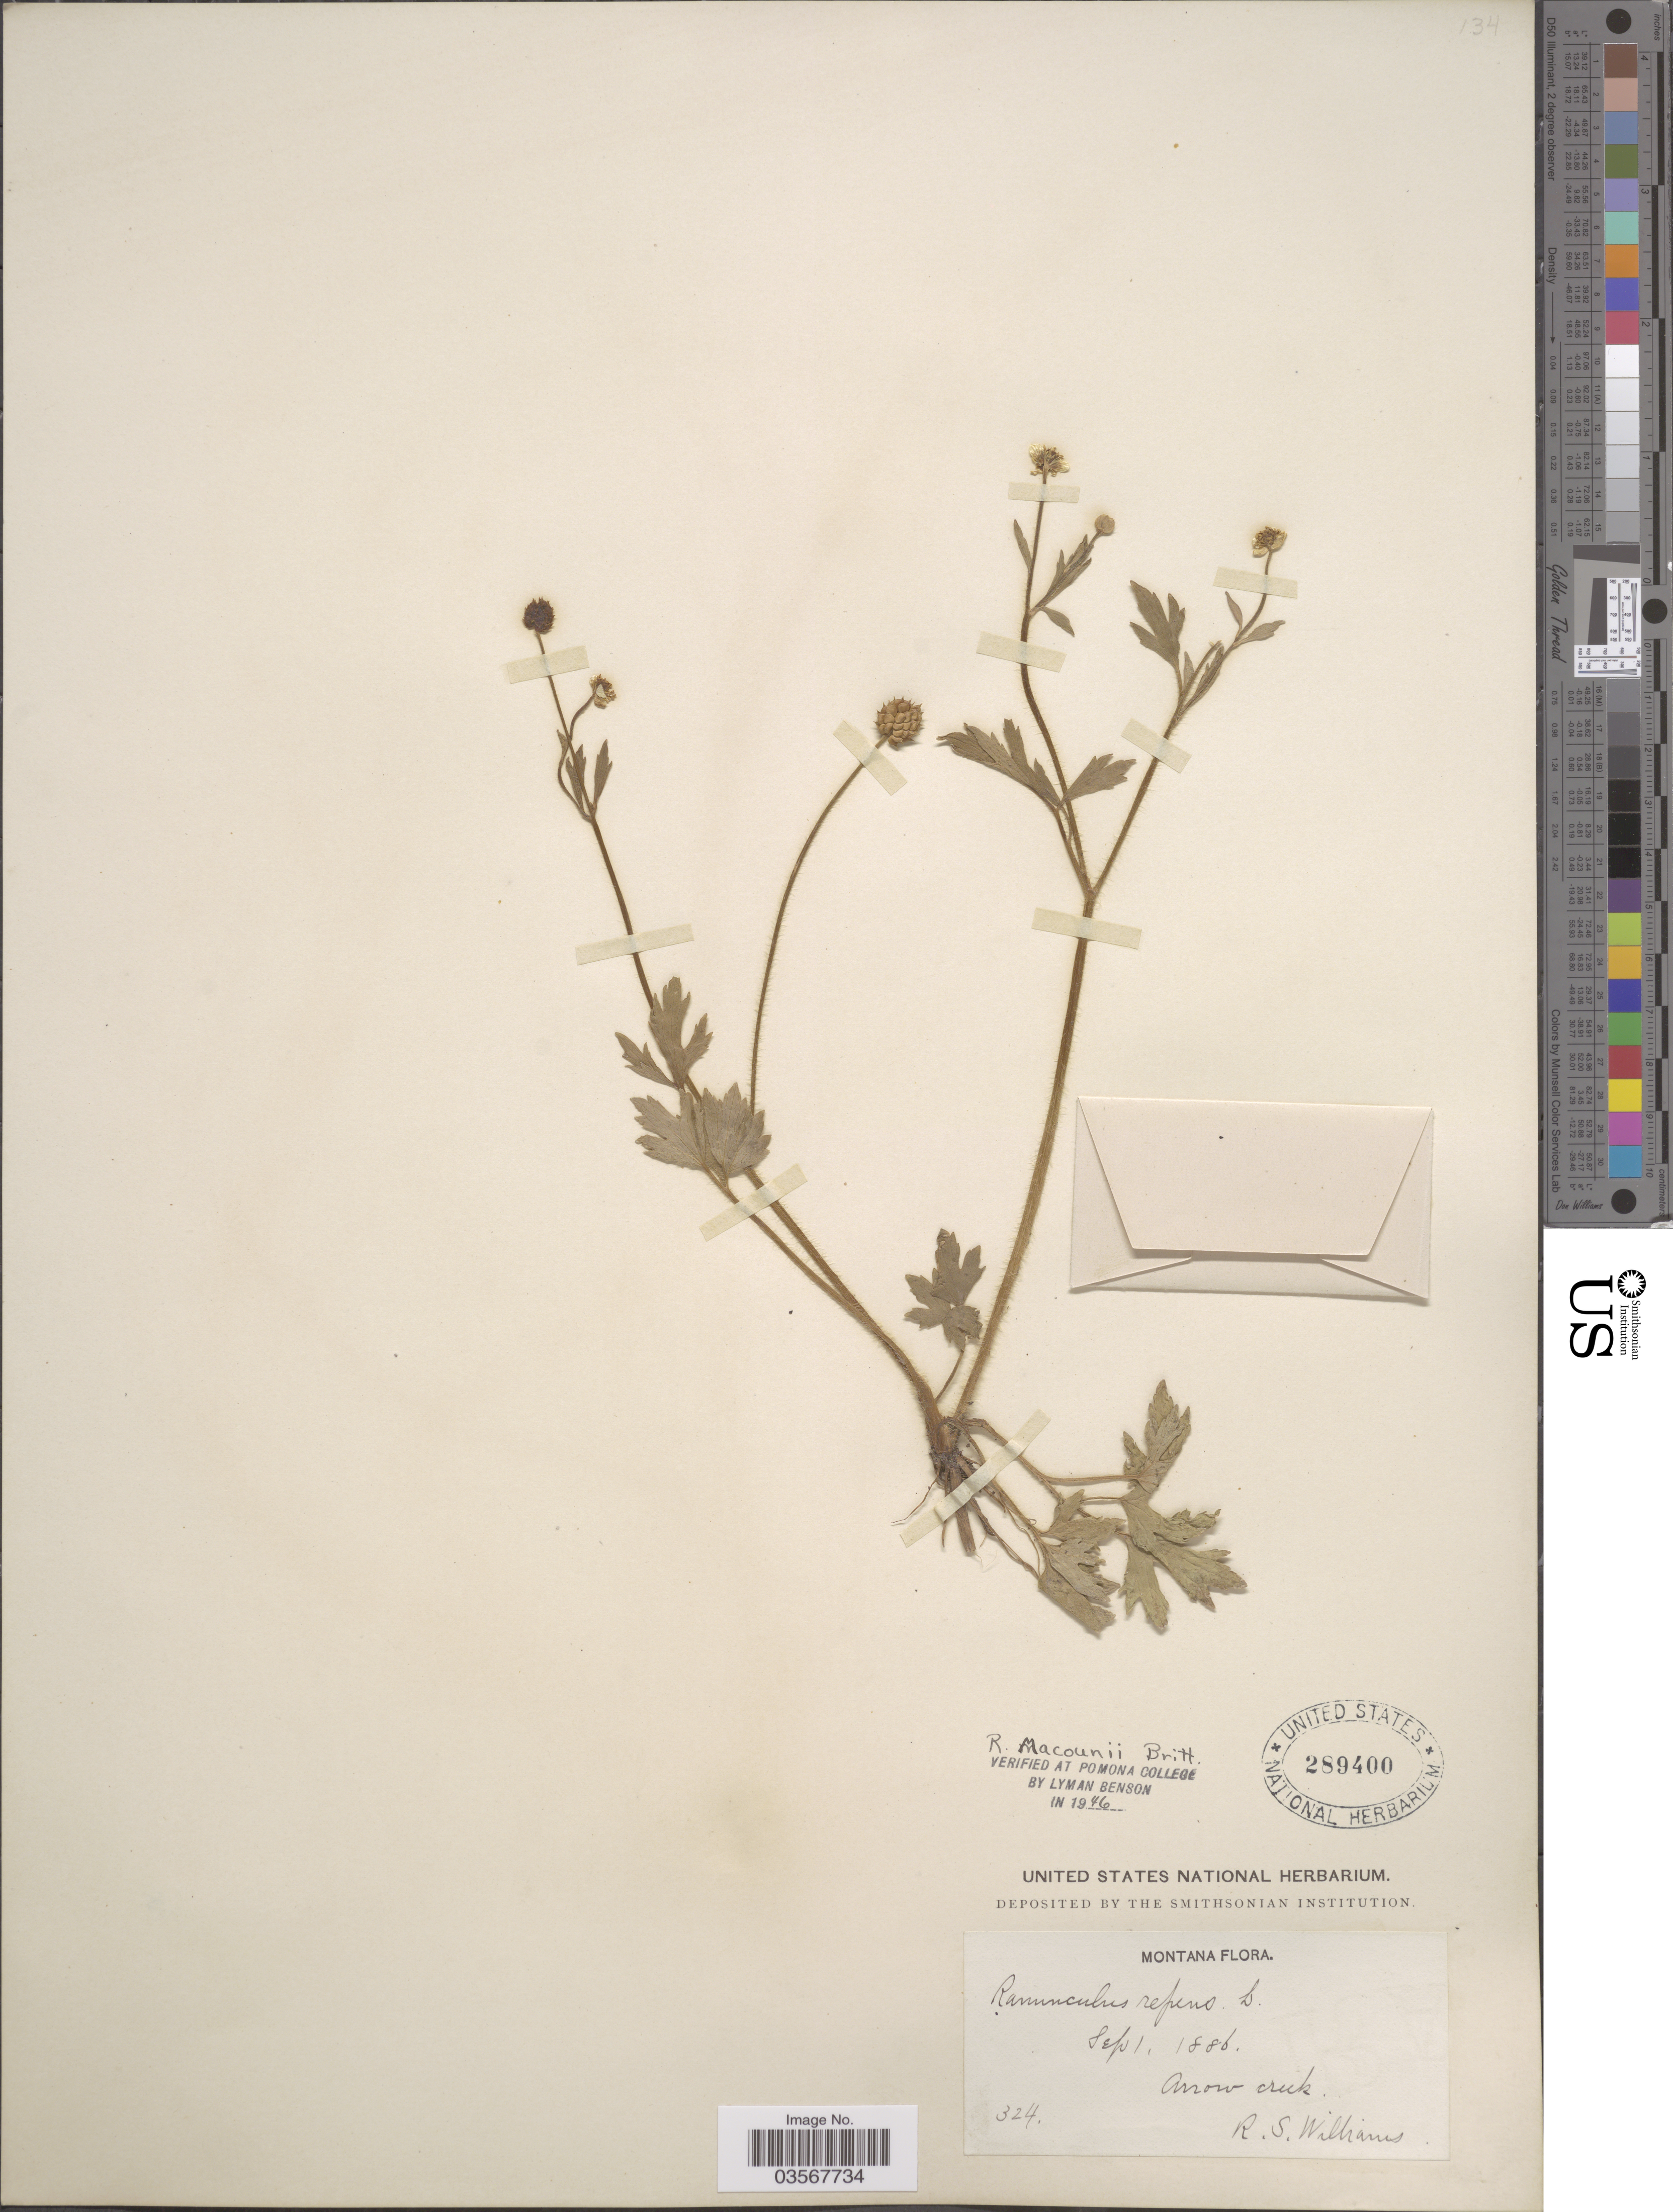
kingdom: Plantae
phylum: Tracheophyta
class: Magnoliopsida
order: Ranunculales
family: Ranunculaceae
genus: Ranunculus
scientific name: Ranunculus macounii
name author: Britton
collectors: R. S. Williams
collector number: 324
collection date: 1886-09-01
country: United States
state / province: Montana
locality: Arrow Creek.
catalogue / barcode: US 289400